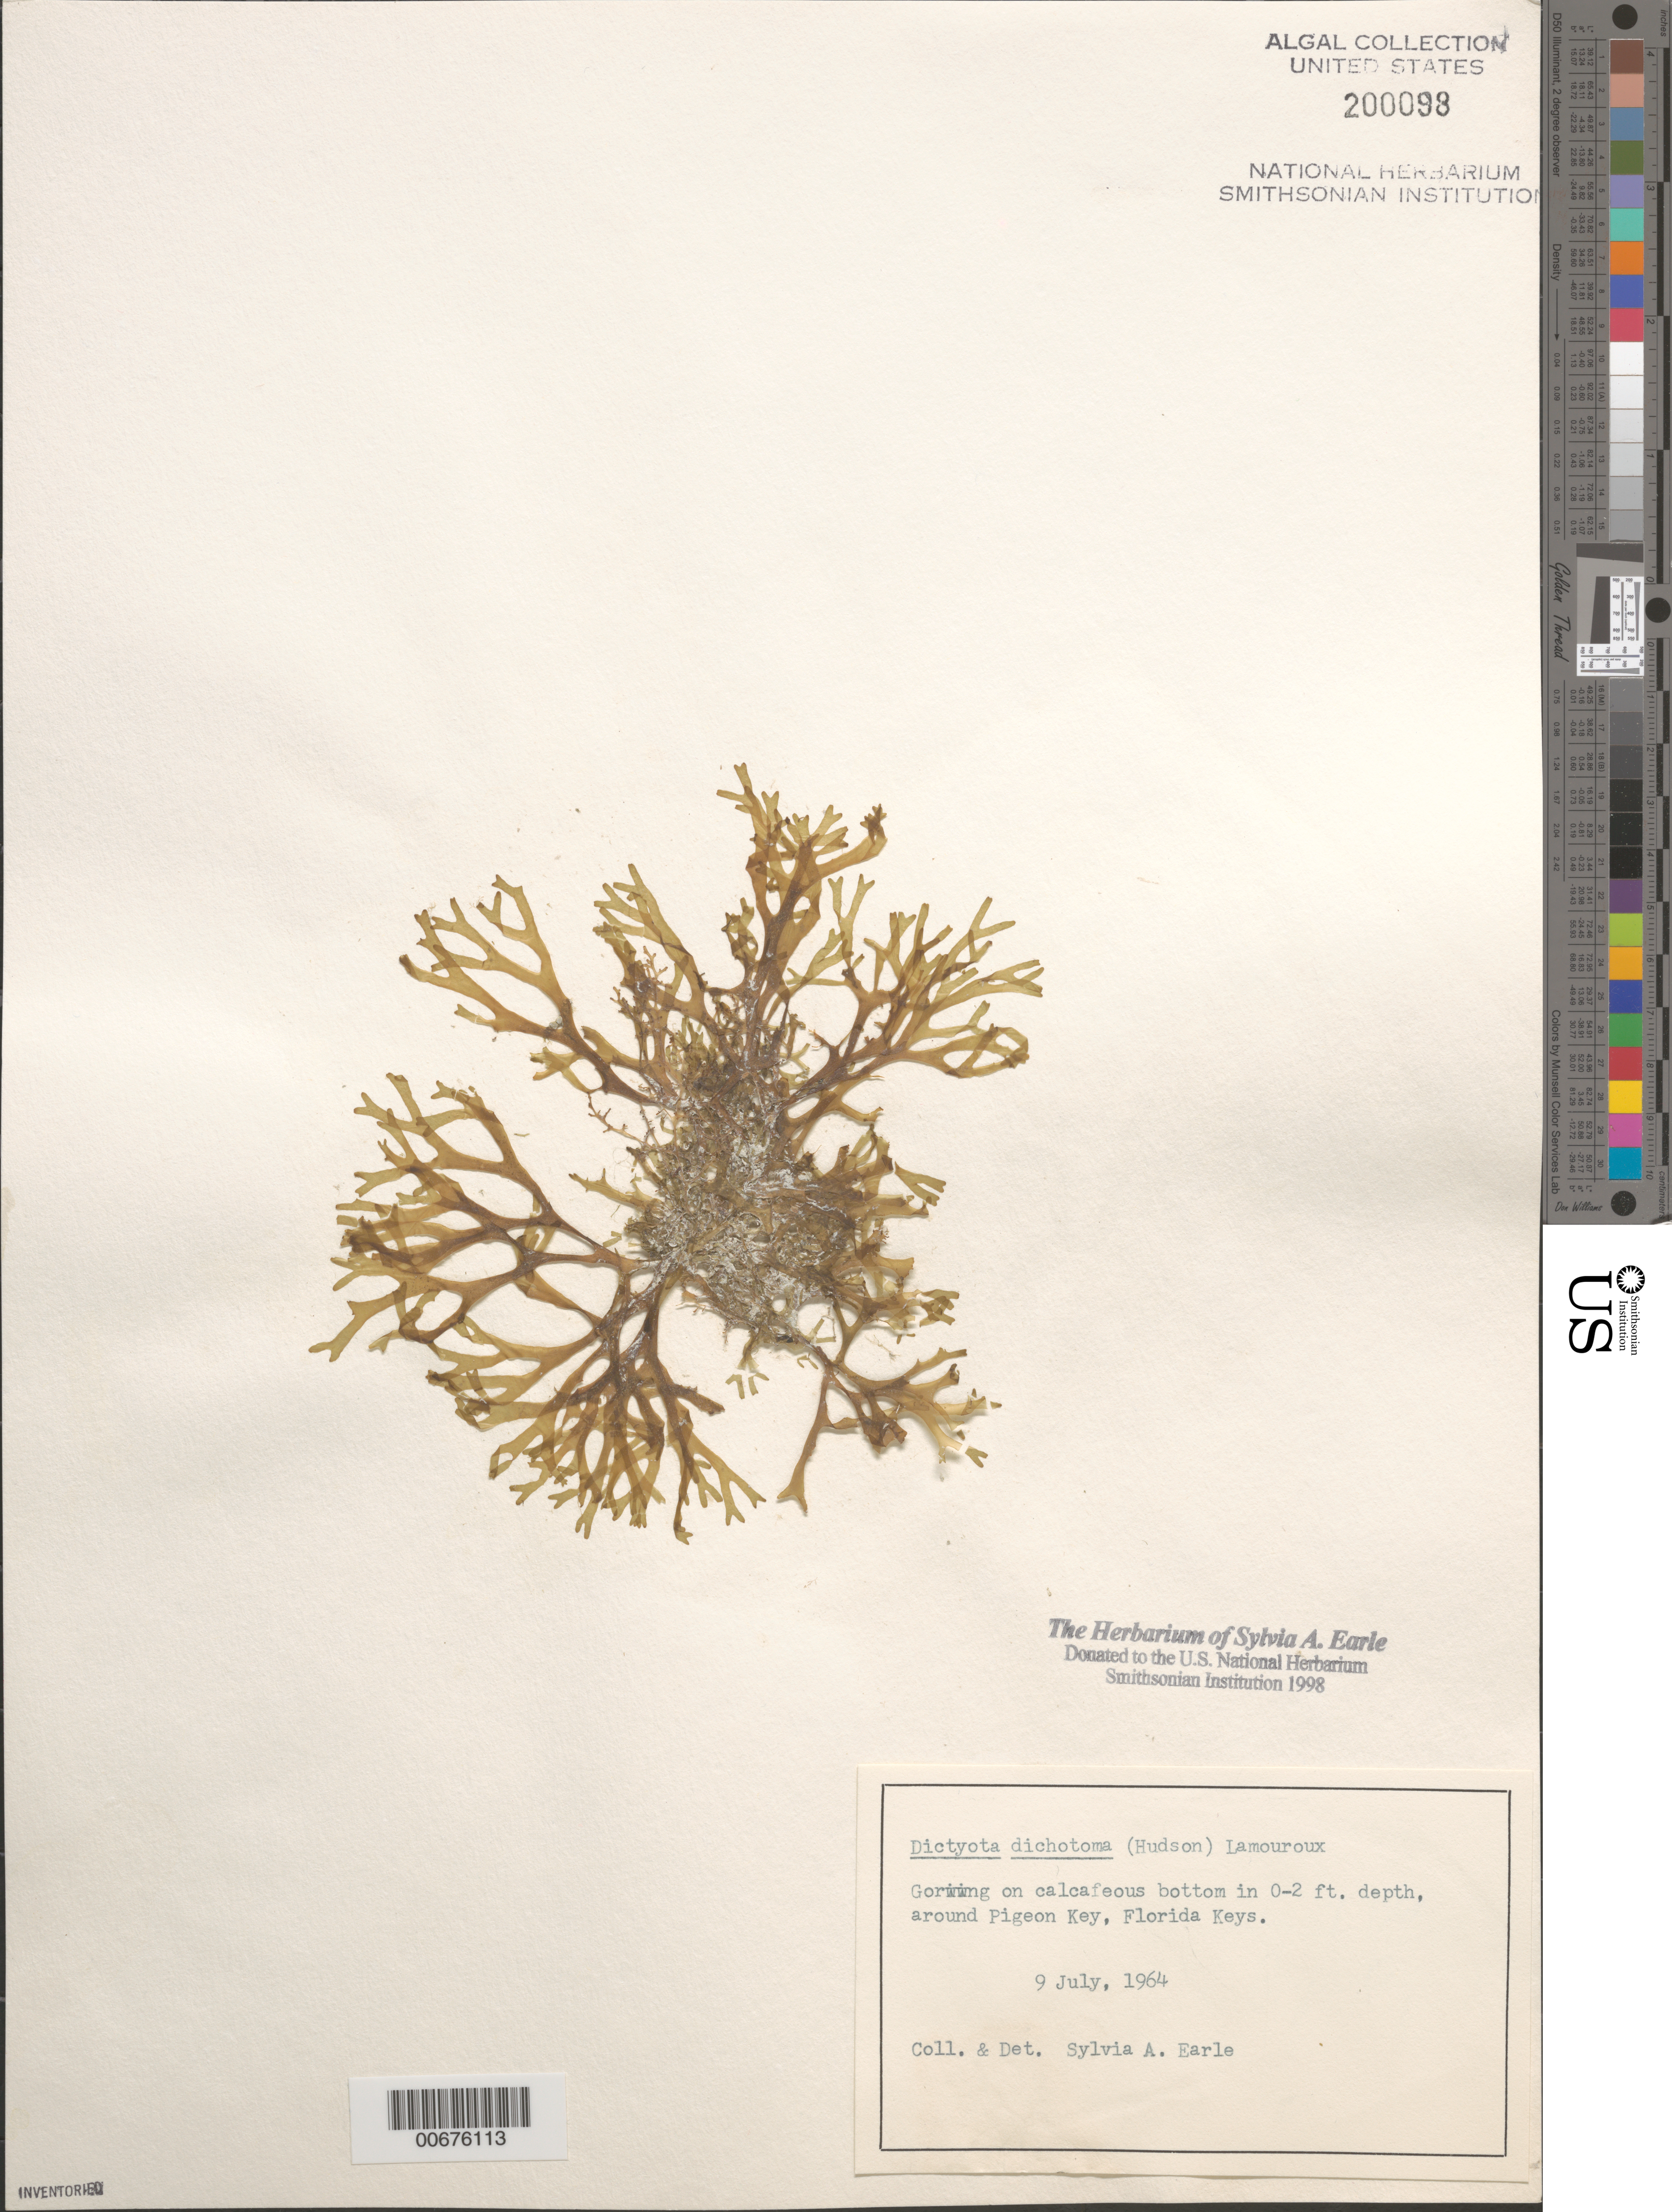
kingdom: Chromista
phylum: Ochrophyta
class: Phaeophyceae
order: Dictyotales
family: Dictyotaceae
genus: Dictyota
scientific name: Dictyota dichotoma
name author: (Huds.) J.V.Lamouroux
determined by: Earle, S. A.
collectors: S. A. Earle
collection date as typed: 09 Jul 1964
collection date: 1964-07-09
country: United States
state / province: Florida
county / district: Monroe County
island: Pigeon Key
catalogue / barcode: US 200098